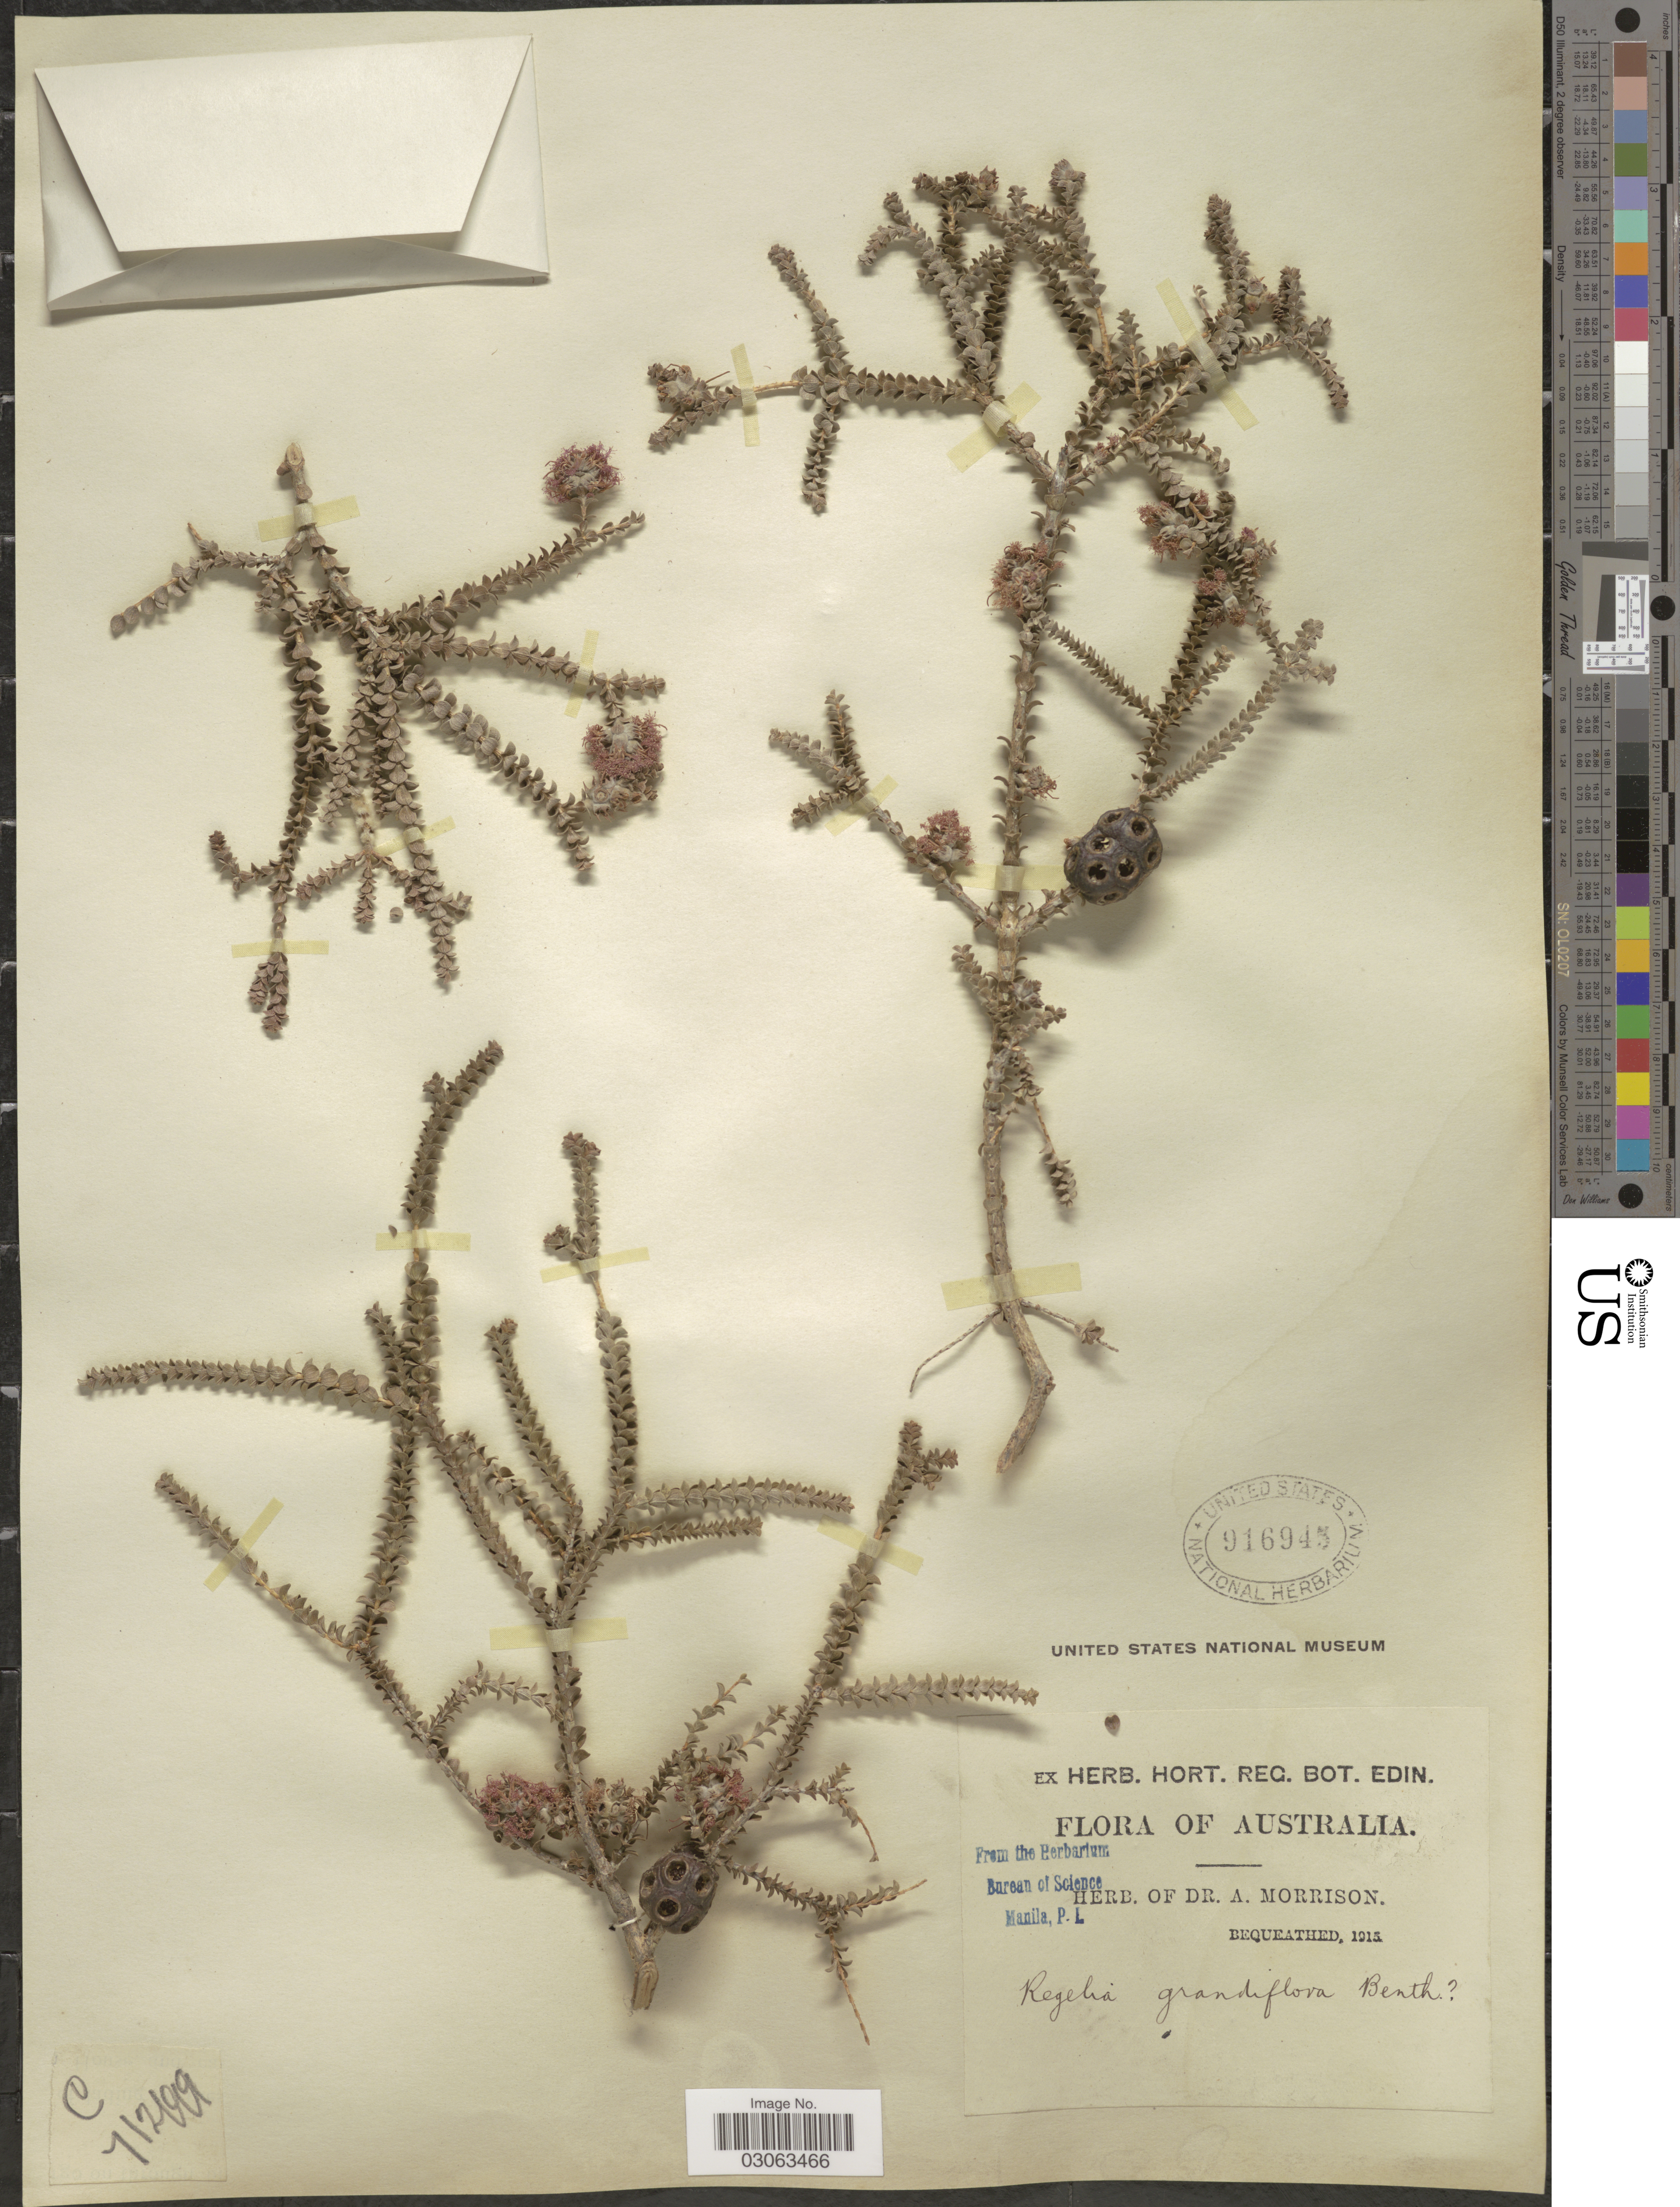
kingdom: Plantae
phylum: Tracheophyta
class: Magnoliopsida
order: Myrtales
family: Myrtaceae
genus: Regelia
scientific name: Regelia grandiflora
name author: Benth.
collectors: ex herb. Dr. A. Morrison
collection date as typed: Transcribed d/m/y: 7/2/99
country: Australia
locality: C.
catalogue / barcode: US 916945